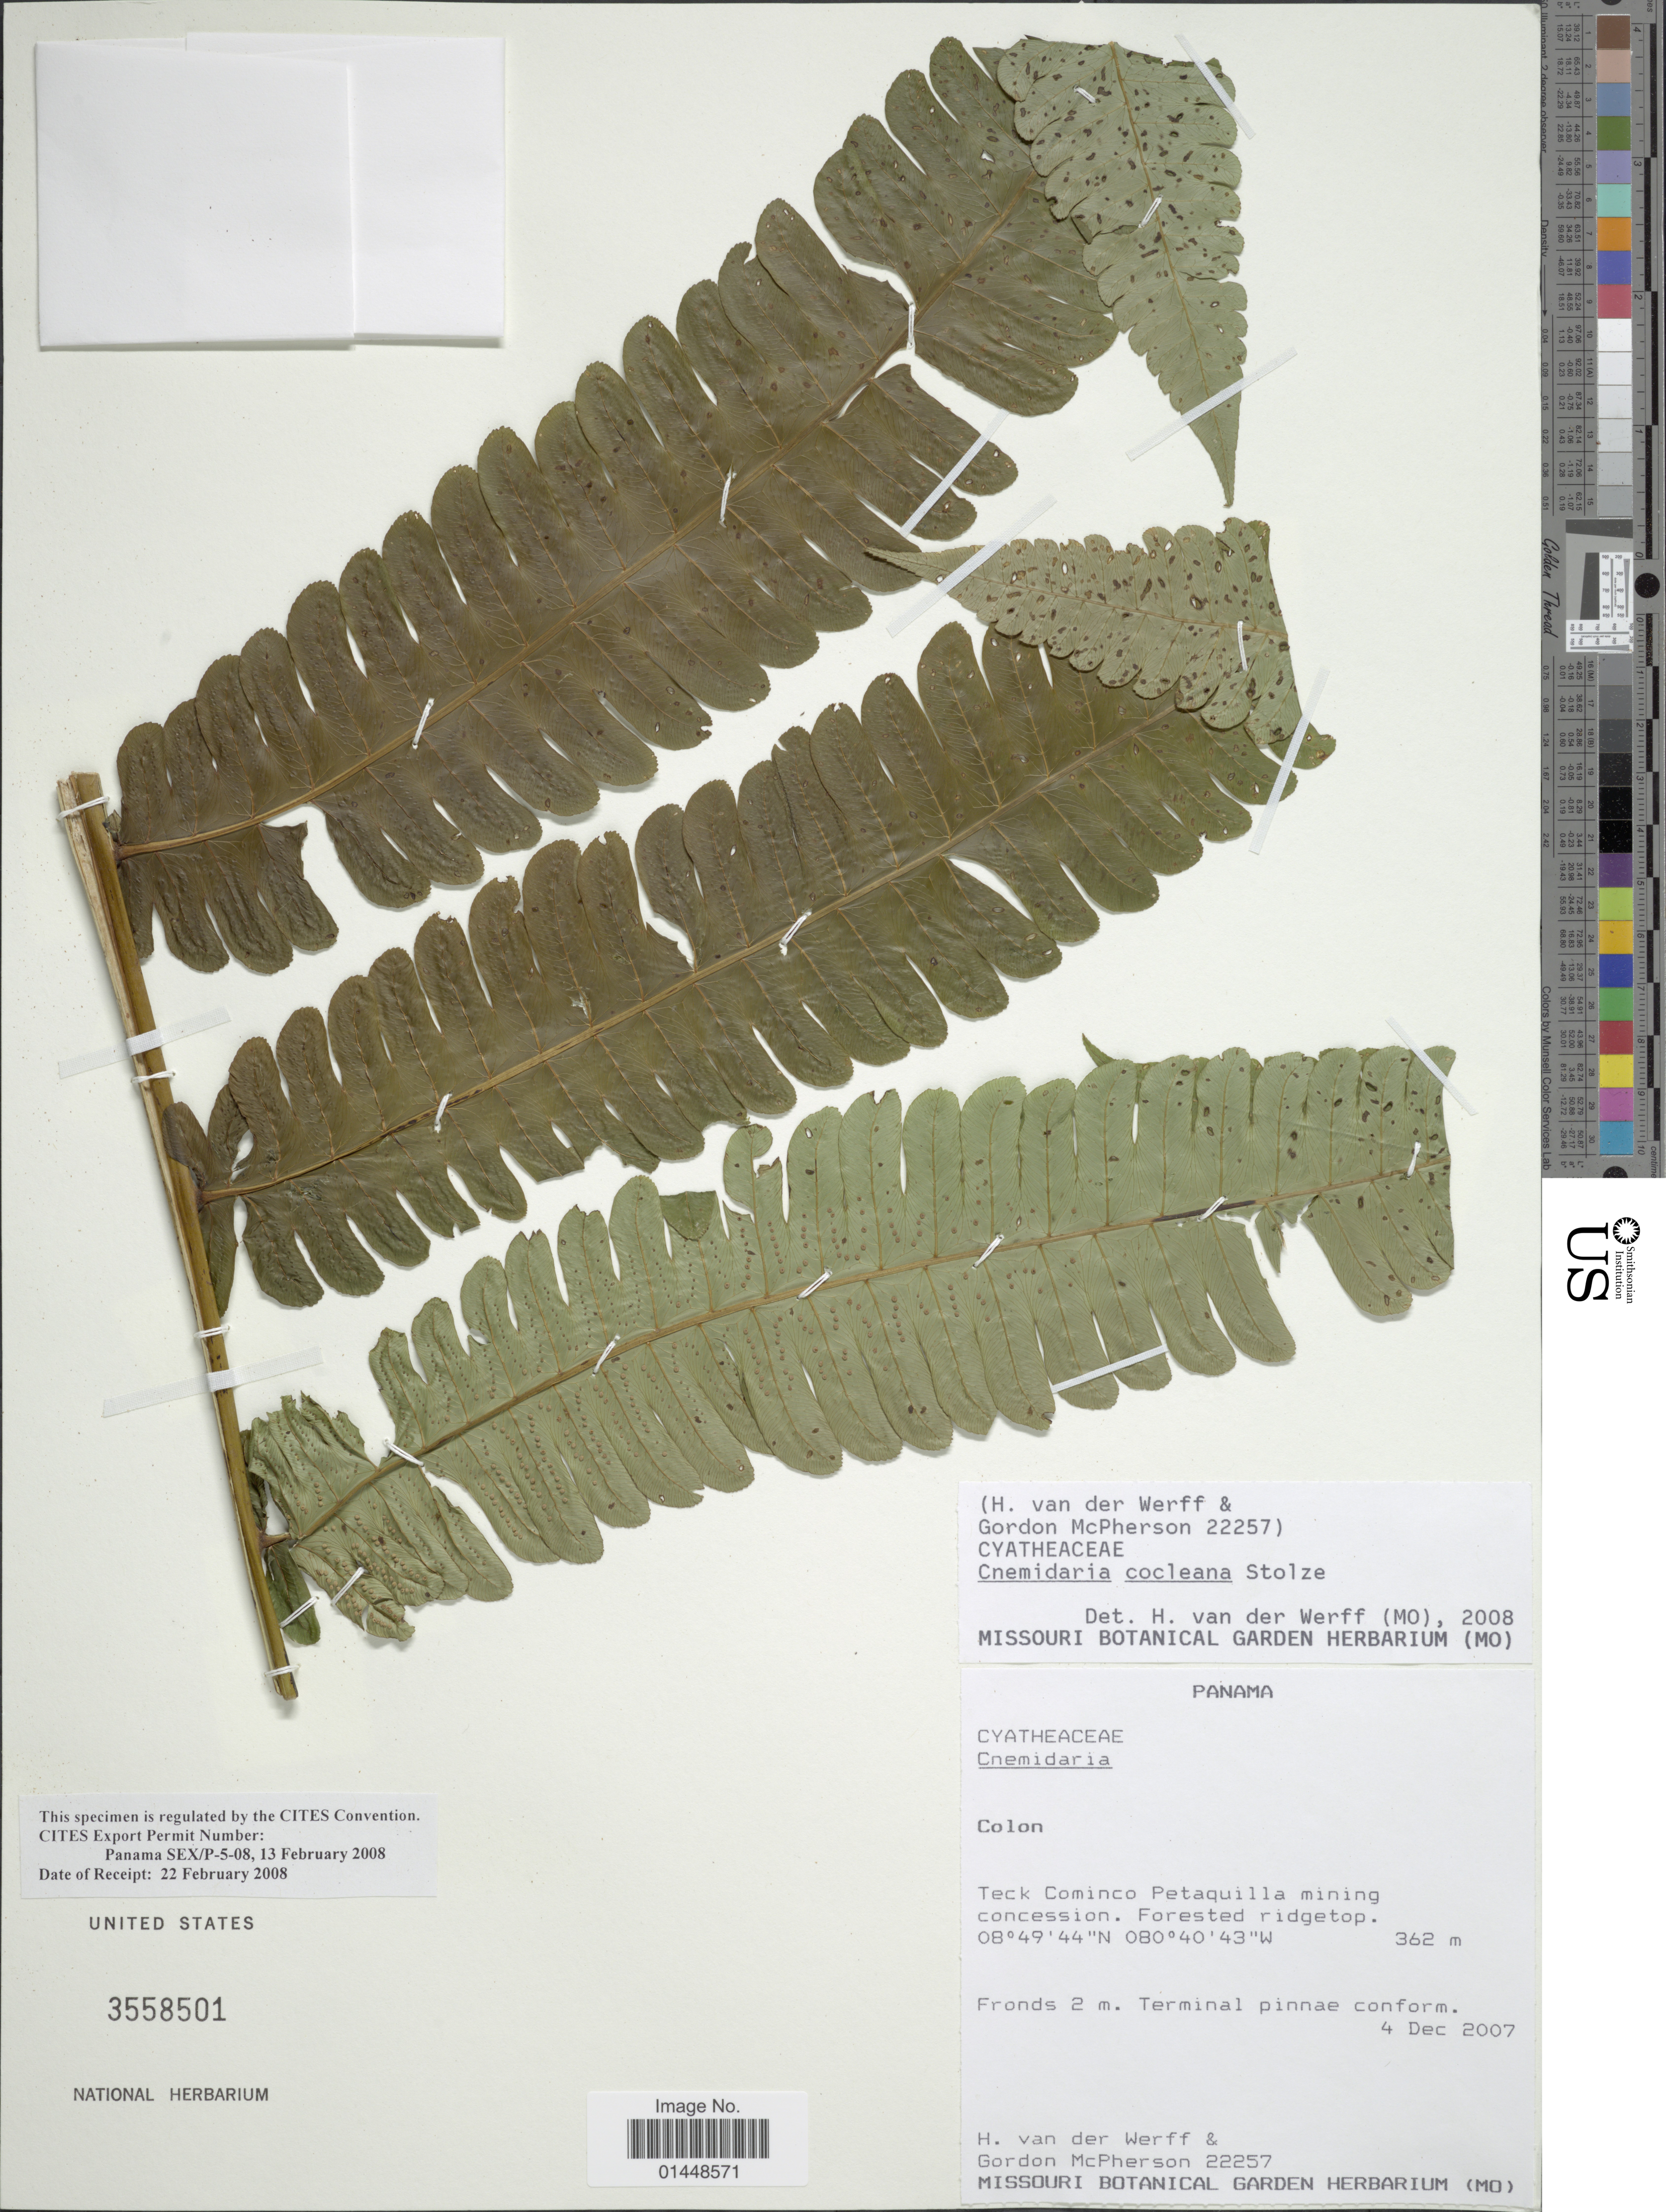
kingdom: Plantae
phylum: Tracheophyta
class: Polypodiopsida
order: Cyatheales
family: Cyatheaceae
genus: Cyathea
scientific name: Cyathea cocleana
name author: (Stolze) Lehnert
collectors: H. van der Werff & G. D. McPherson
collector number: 22257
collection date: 2007-12-04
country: Panama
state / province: Colón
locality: Colon. Teck Cominco Petaquilla mining concession.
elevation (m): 362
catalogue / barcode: US 3558501